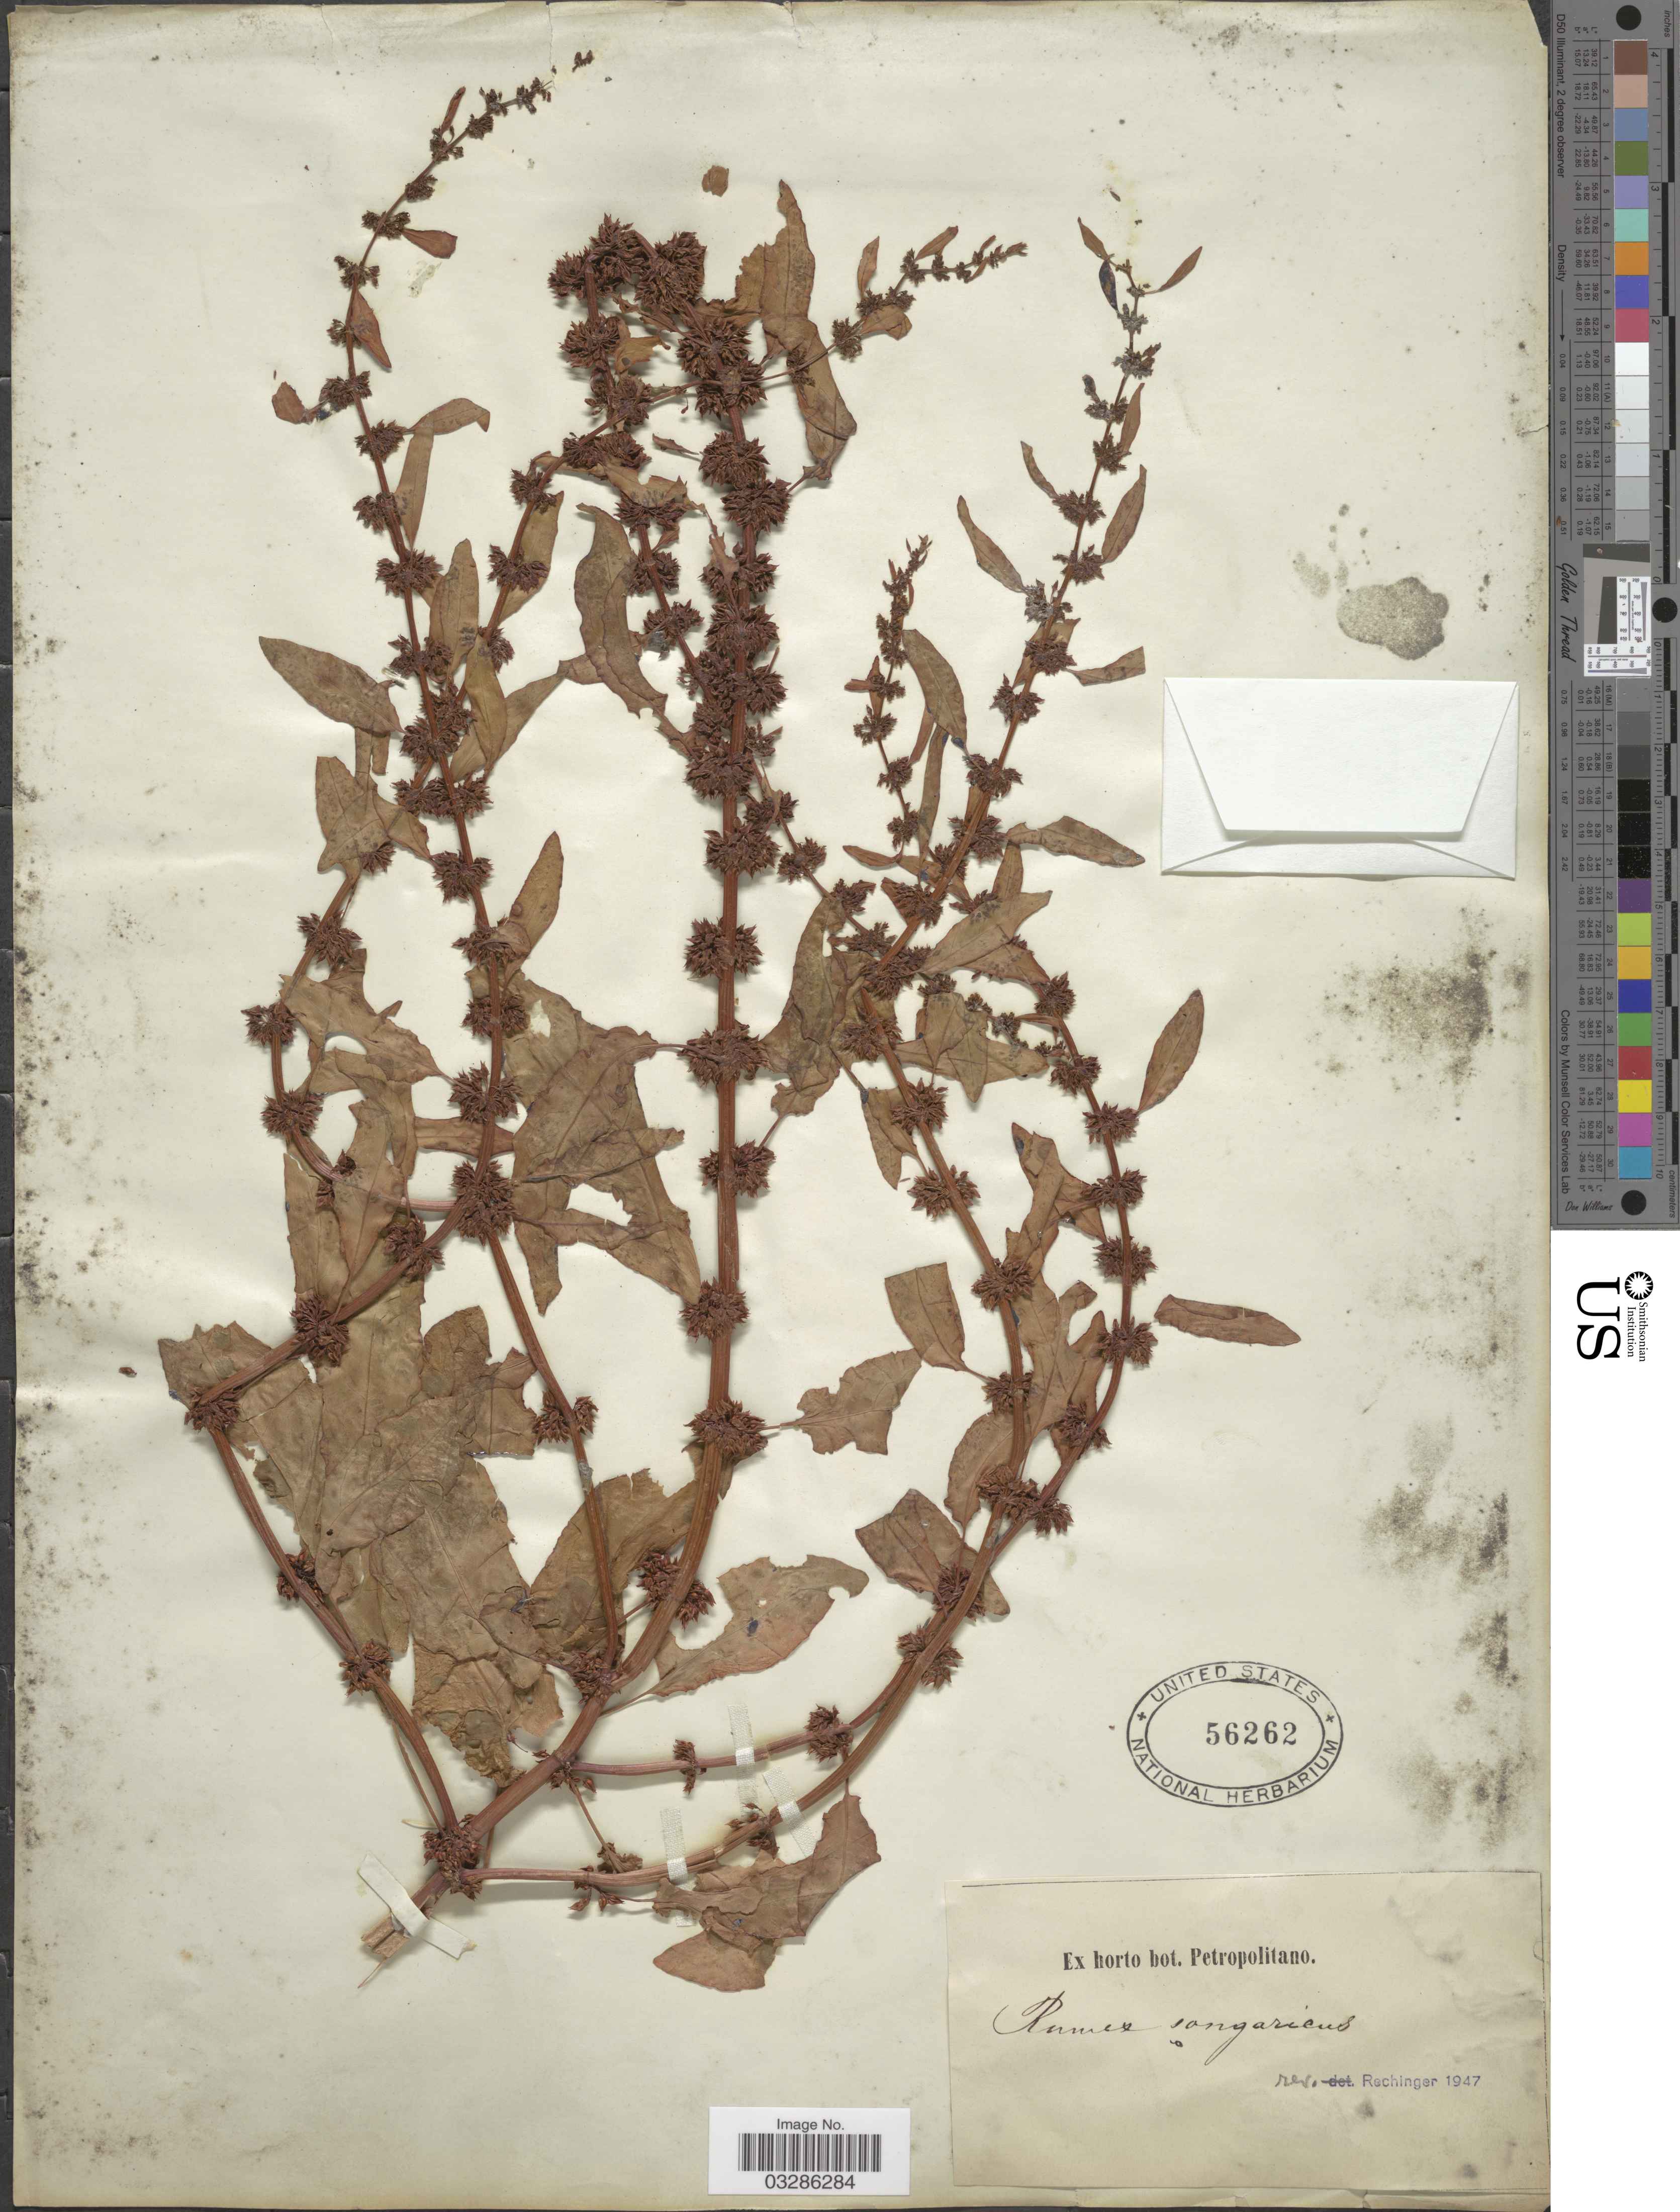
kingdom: Plantae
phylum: Tracheophyta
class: Magnoliopsida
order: Caryophyllales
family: Polygonaceae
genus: Rumex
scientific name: Rumex songaricus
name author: Fisch. & C.A. Mey.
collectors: -- Rechinger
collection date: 1947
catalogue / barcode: US 56262